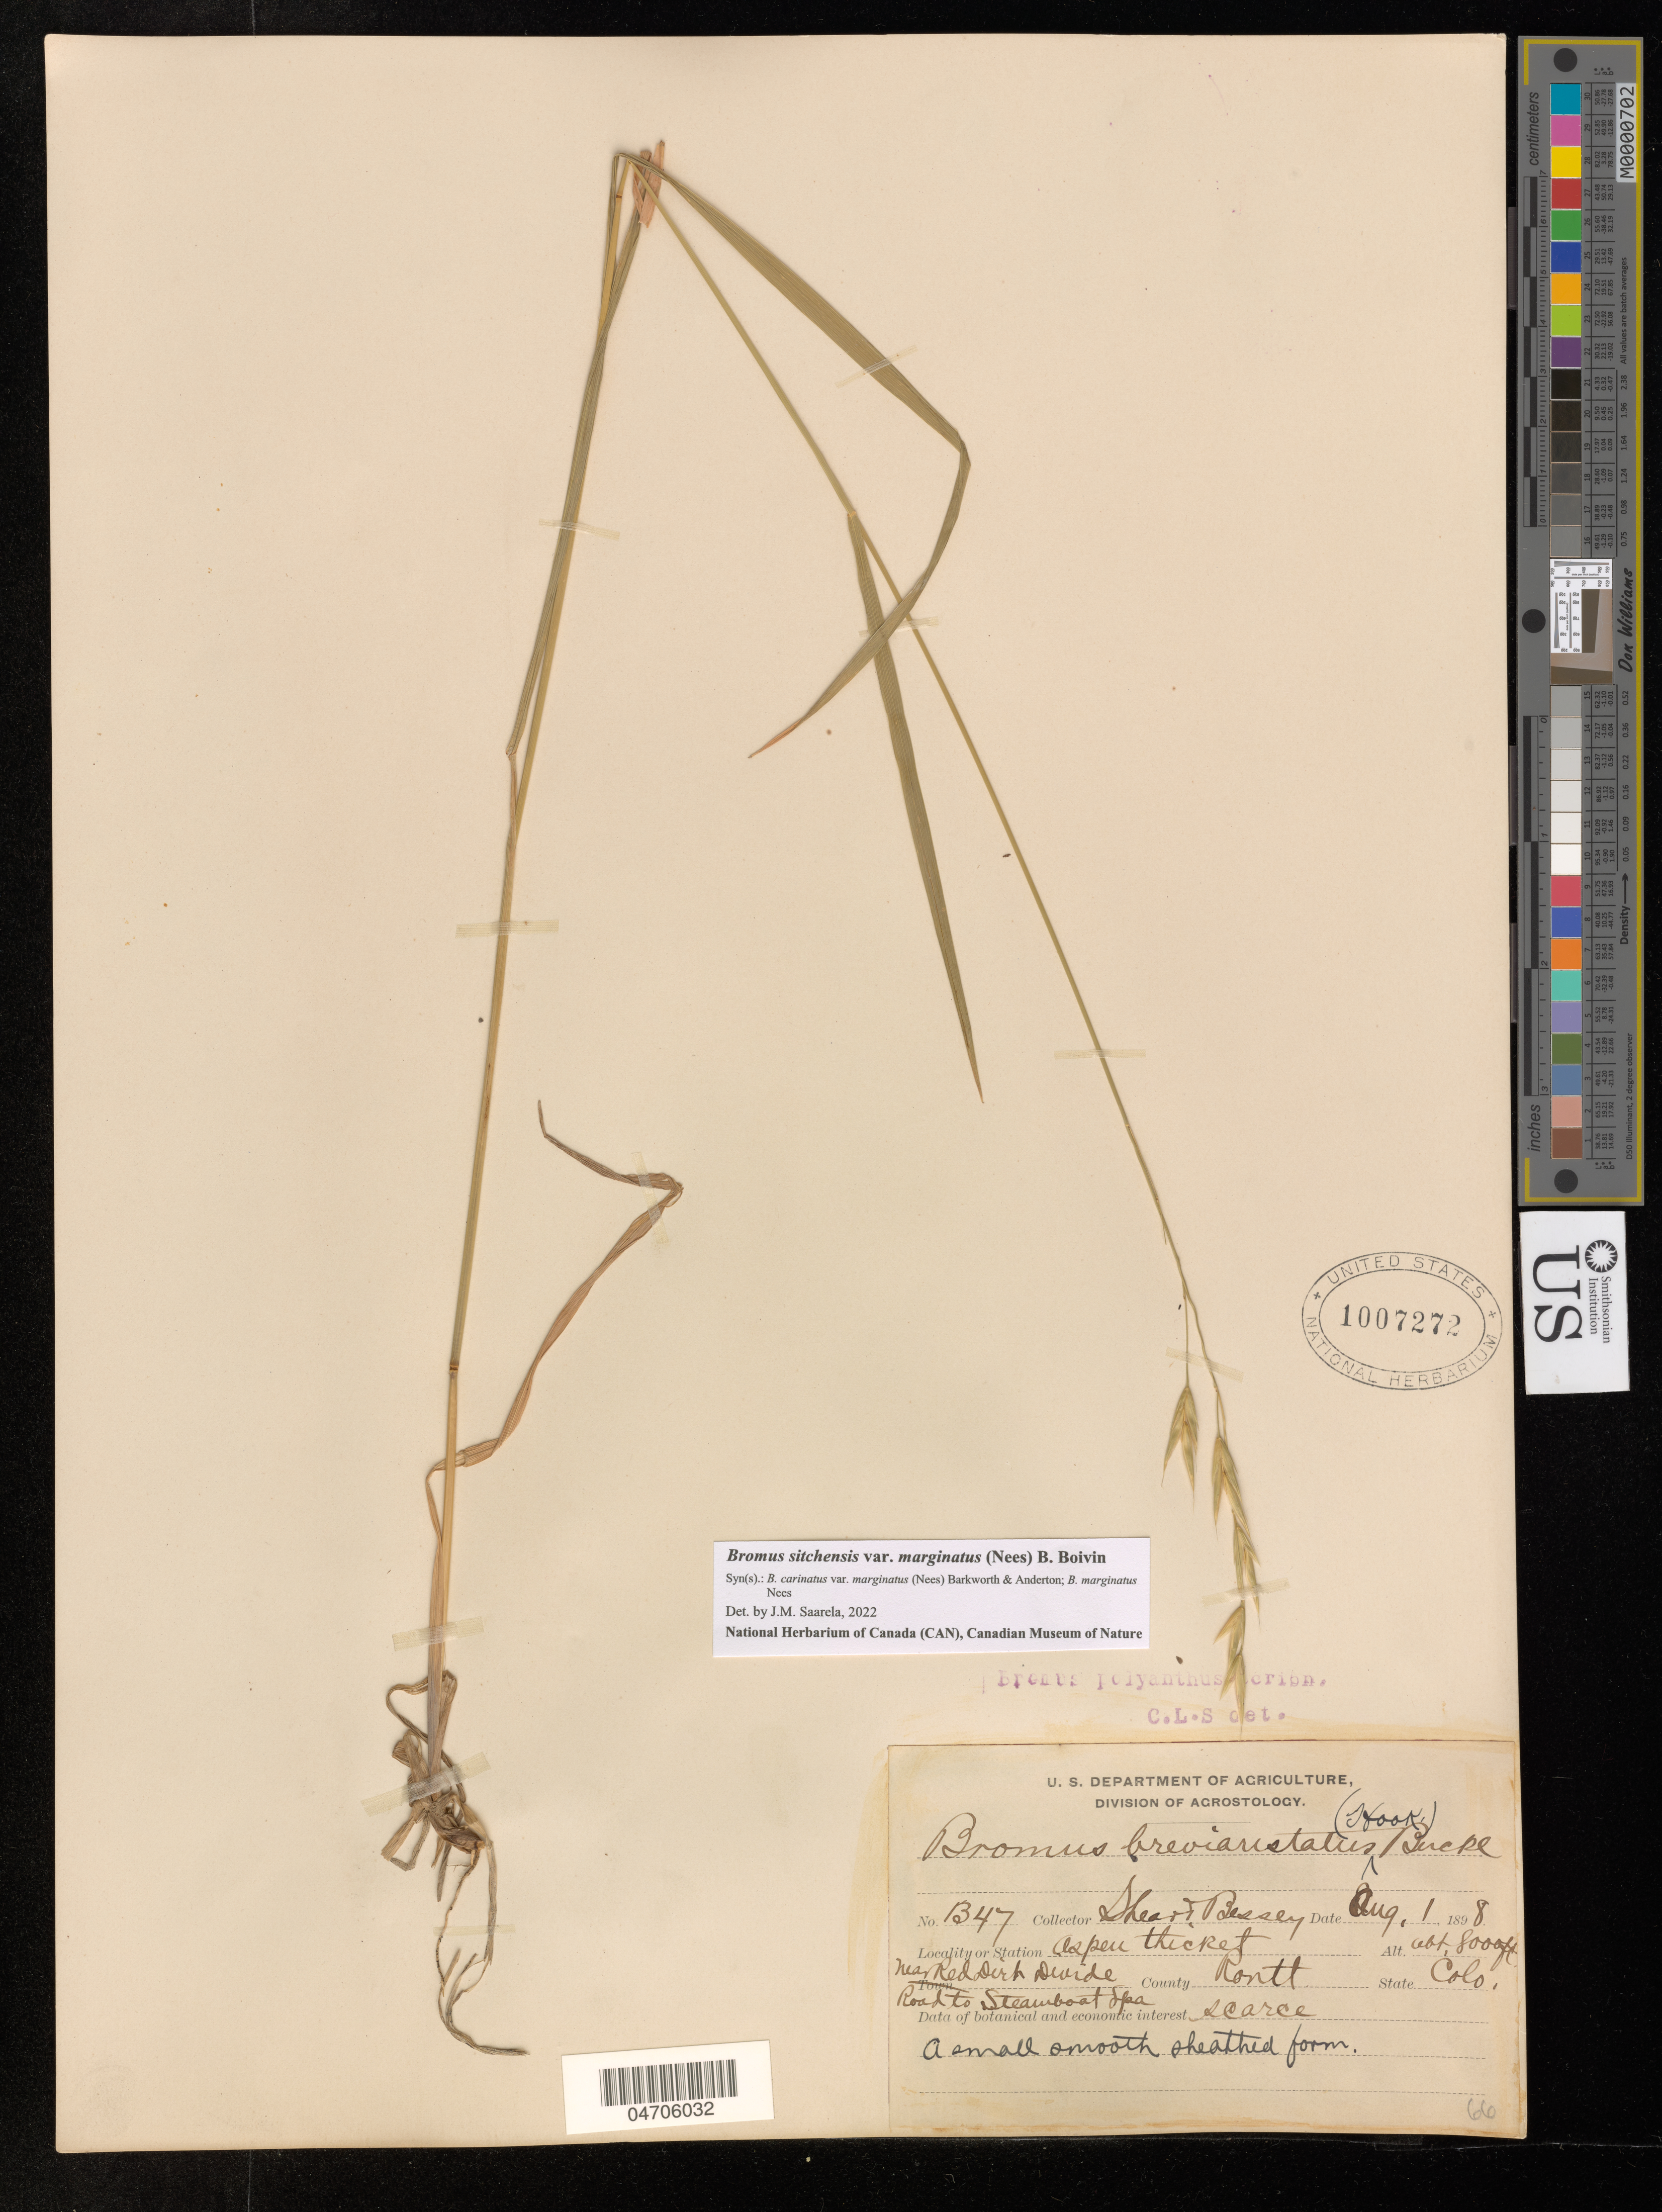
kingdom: Plantae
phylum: Tracheophyta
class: Liliopsida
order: Poales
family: Poaceae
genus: Bromus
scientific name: Bromus sitchensis var. marginatus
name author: (Nees) B. Boivin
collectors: -- Shear & -. Bessey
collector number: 1347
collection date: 1898-08-01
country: United States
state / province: Colorado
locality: Aspen thicket near Red Dirt Divide. Road to Steamboat Spa. County Routt.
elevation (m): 2438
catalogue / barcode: US 1007272